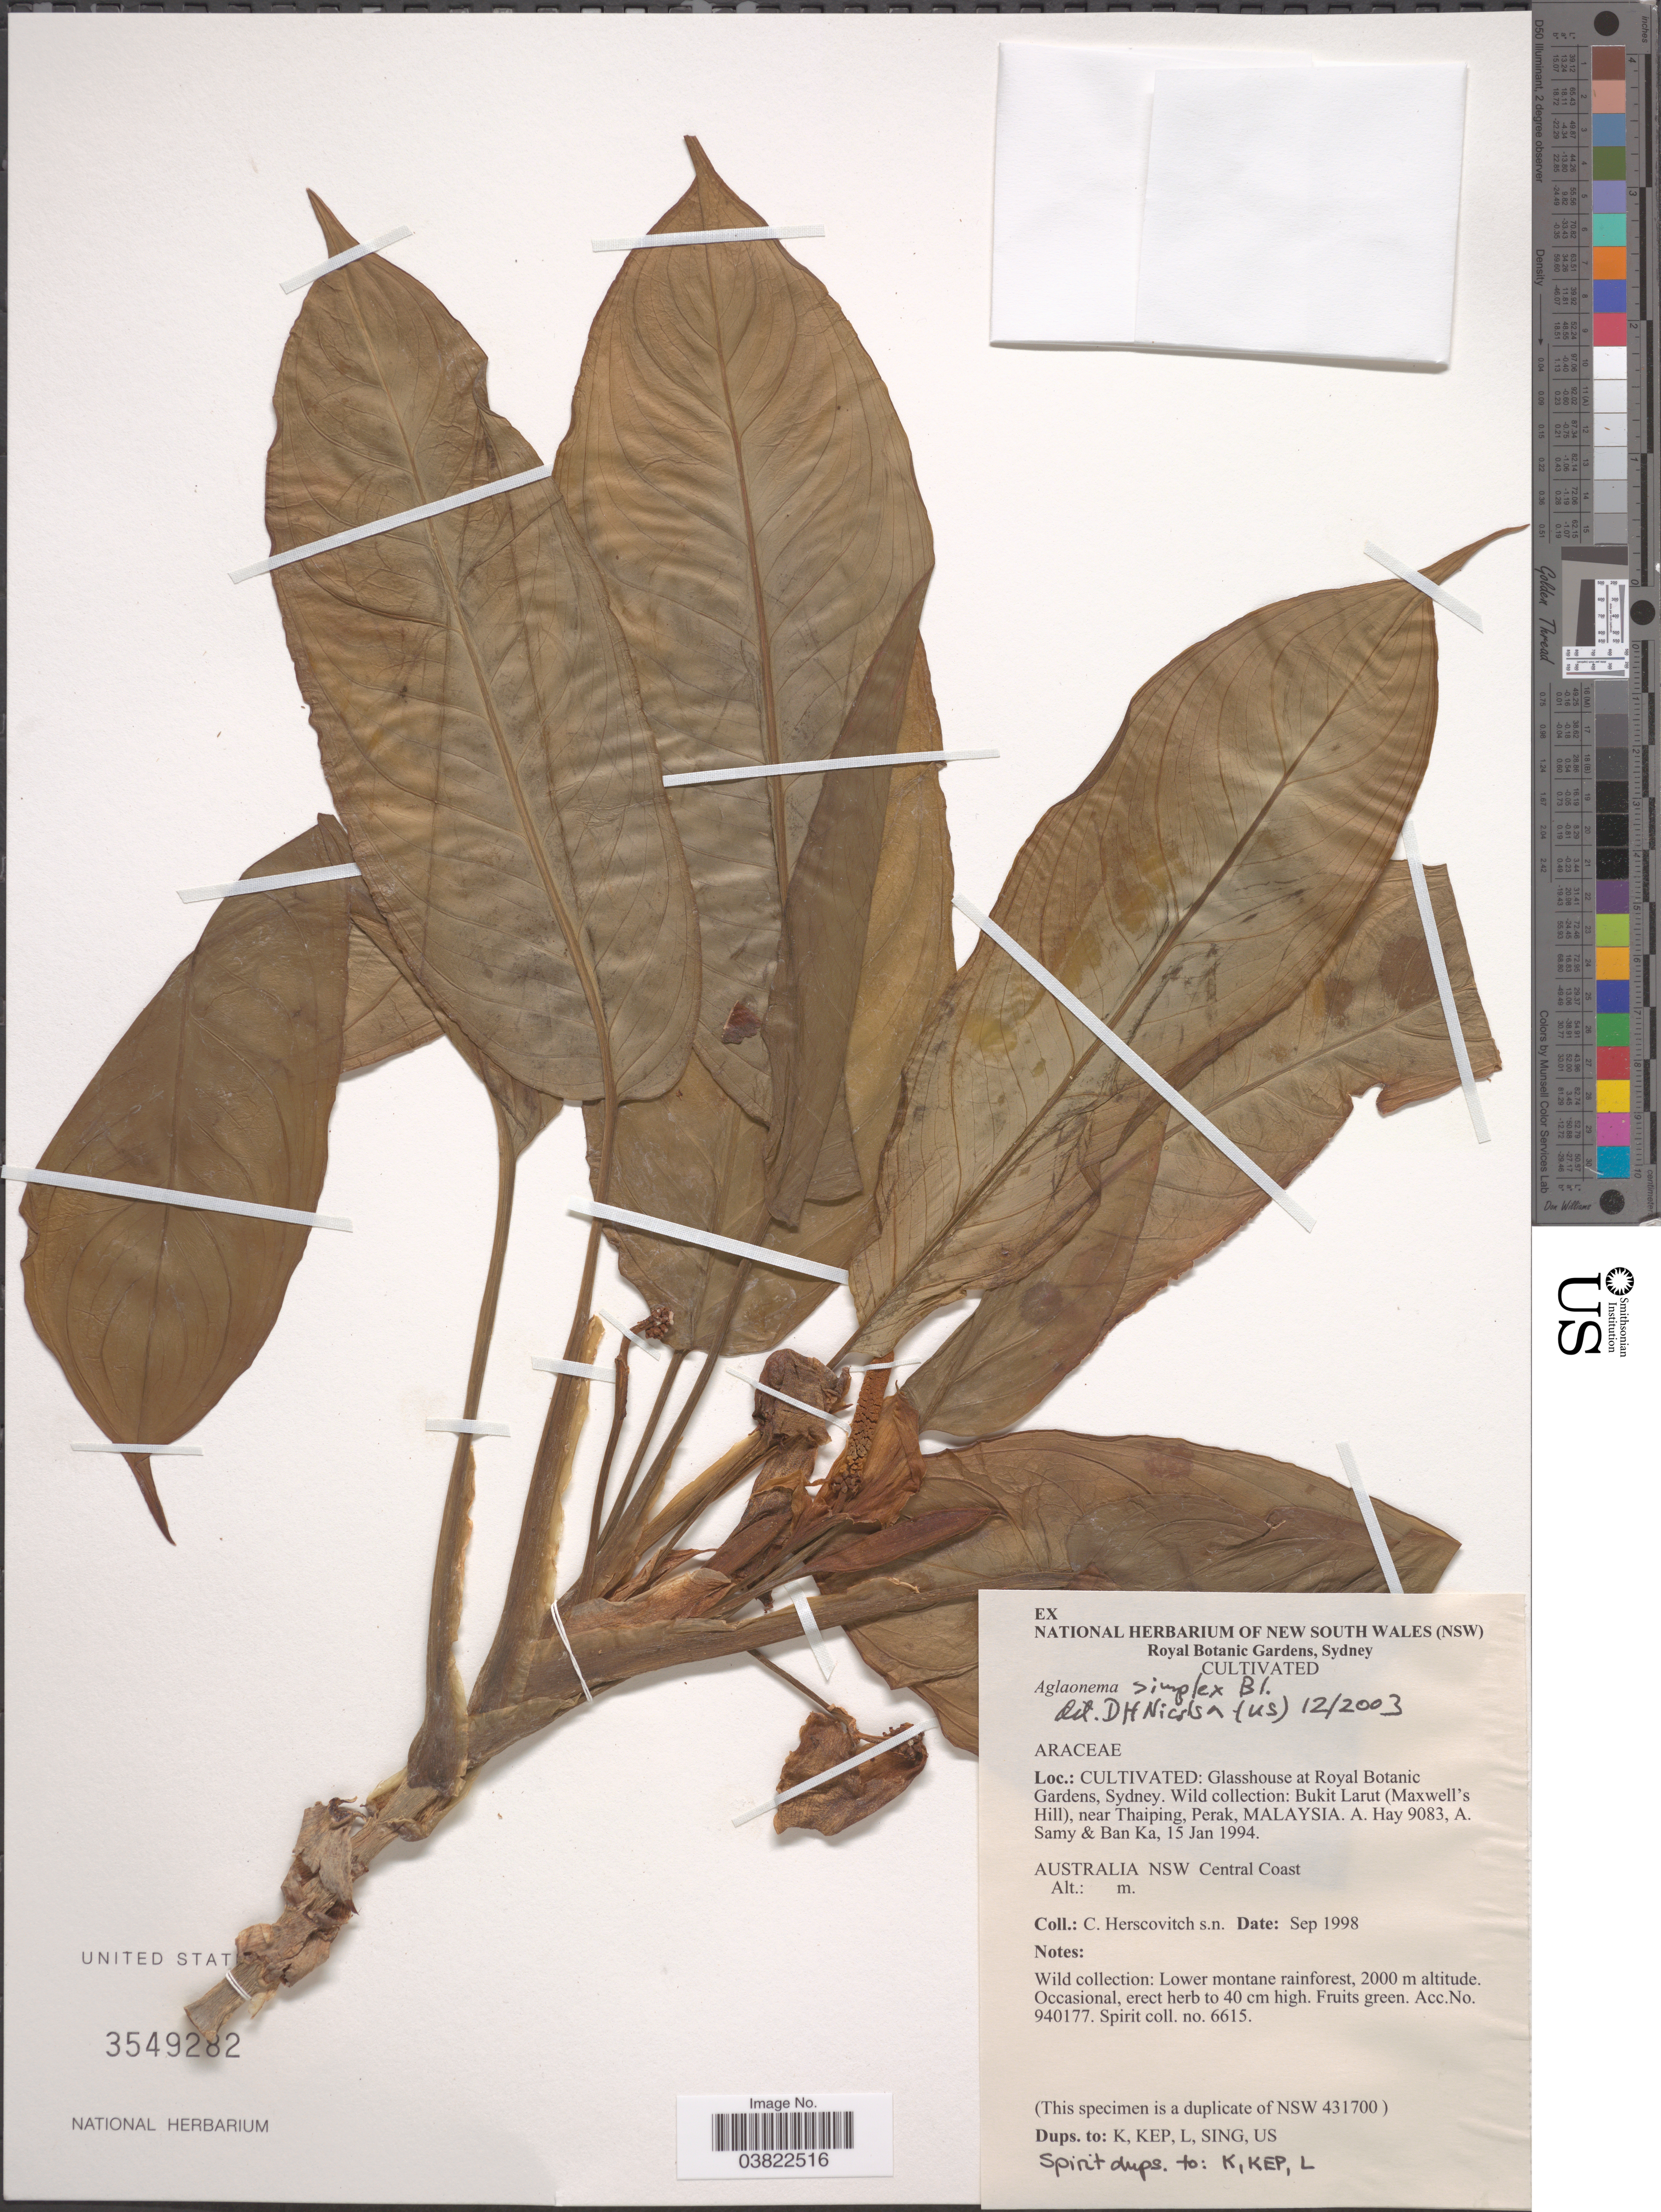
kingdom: Plantae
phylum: Tracheophyta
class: Liliopsida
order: Alismatales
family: Araceae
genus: Aglaonema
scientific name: Aglaonema simplex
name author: Blume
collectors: C. Herscovitch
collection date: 1998-09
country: Malaysia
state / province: Perak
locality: Glasshouse at Royal Botanic Gardens, Sydney. Central Coast.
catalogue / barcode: US 3549282